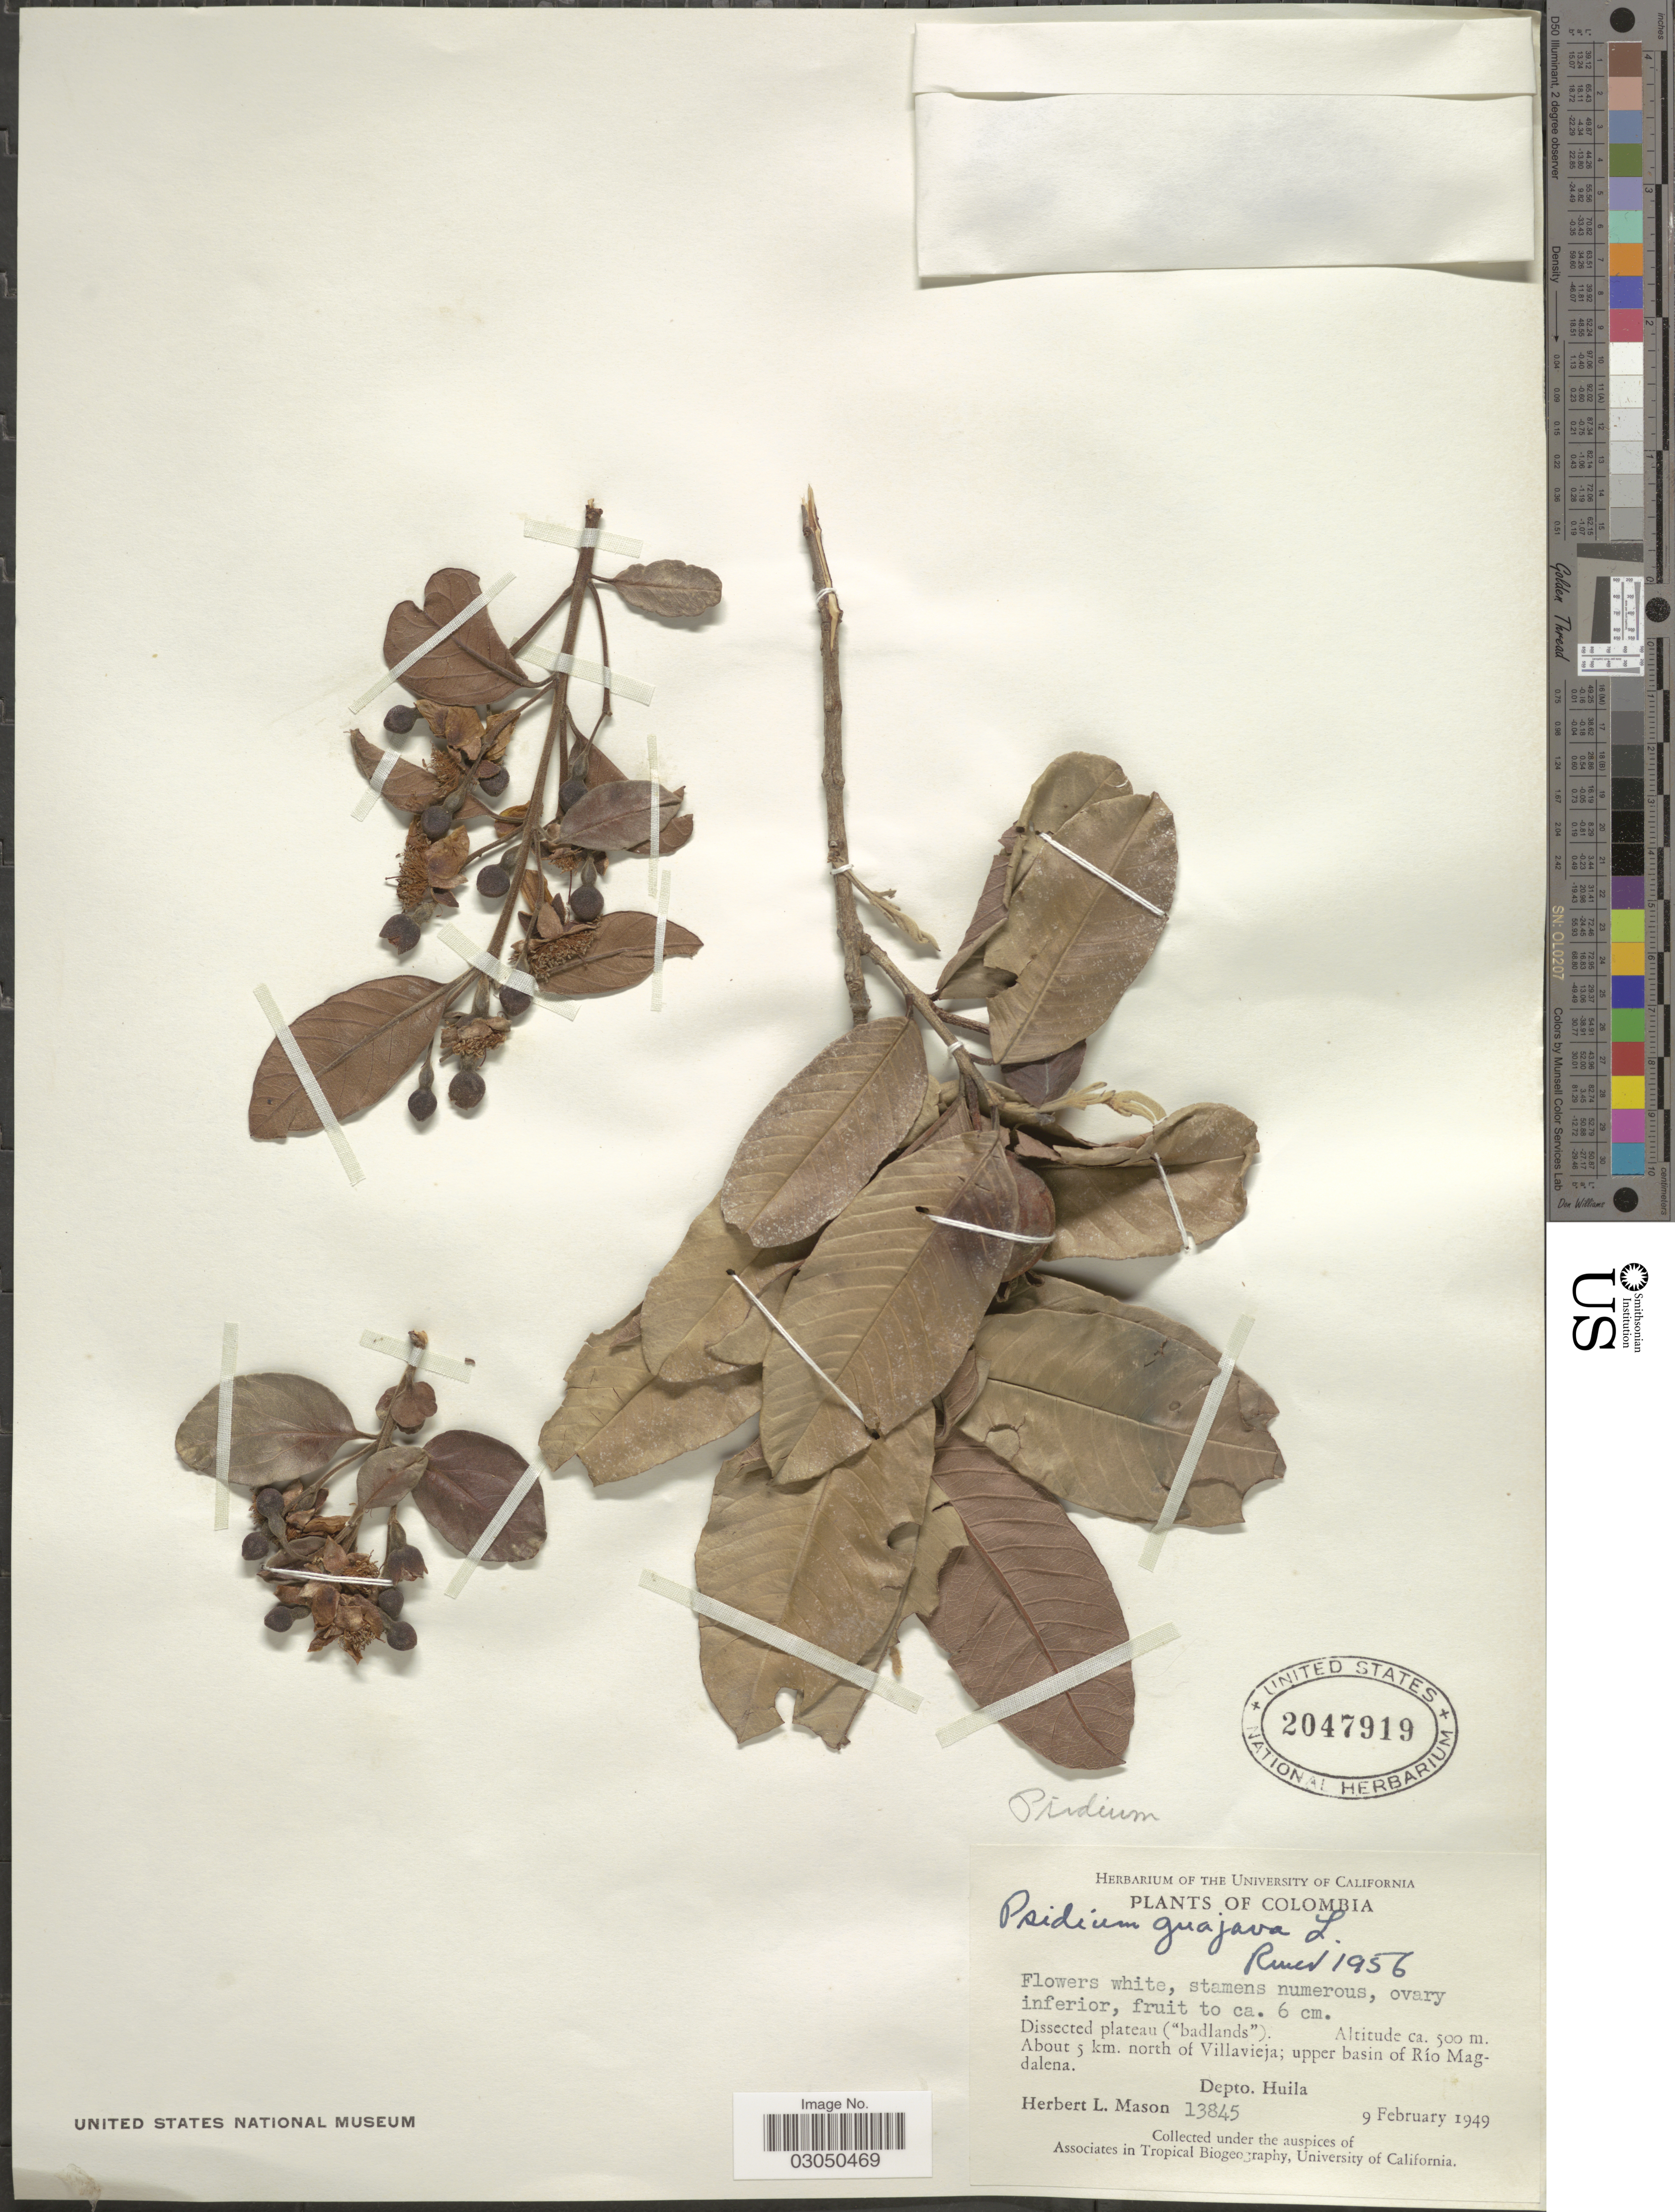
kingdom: Plantae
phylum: Tracheophyta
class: Magnoliopsida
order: Myrtales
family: Myrtaceae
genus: Psidium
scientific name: Psidium guajava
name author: L.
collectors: H. L. Mason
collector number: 13845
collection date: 1949-02-09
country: Colombia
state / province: Huila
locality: About 5 km. north of Villavieja; upper basin of Río Magdalena. Depto. Huila.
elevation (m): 500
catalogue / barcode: US 2047919